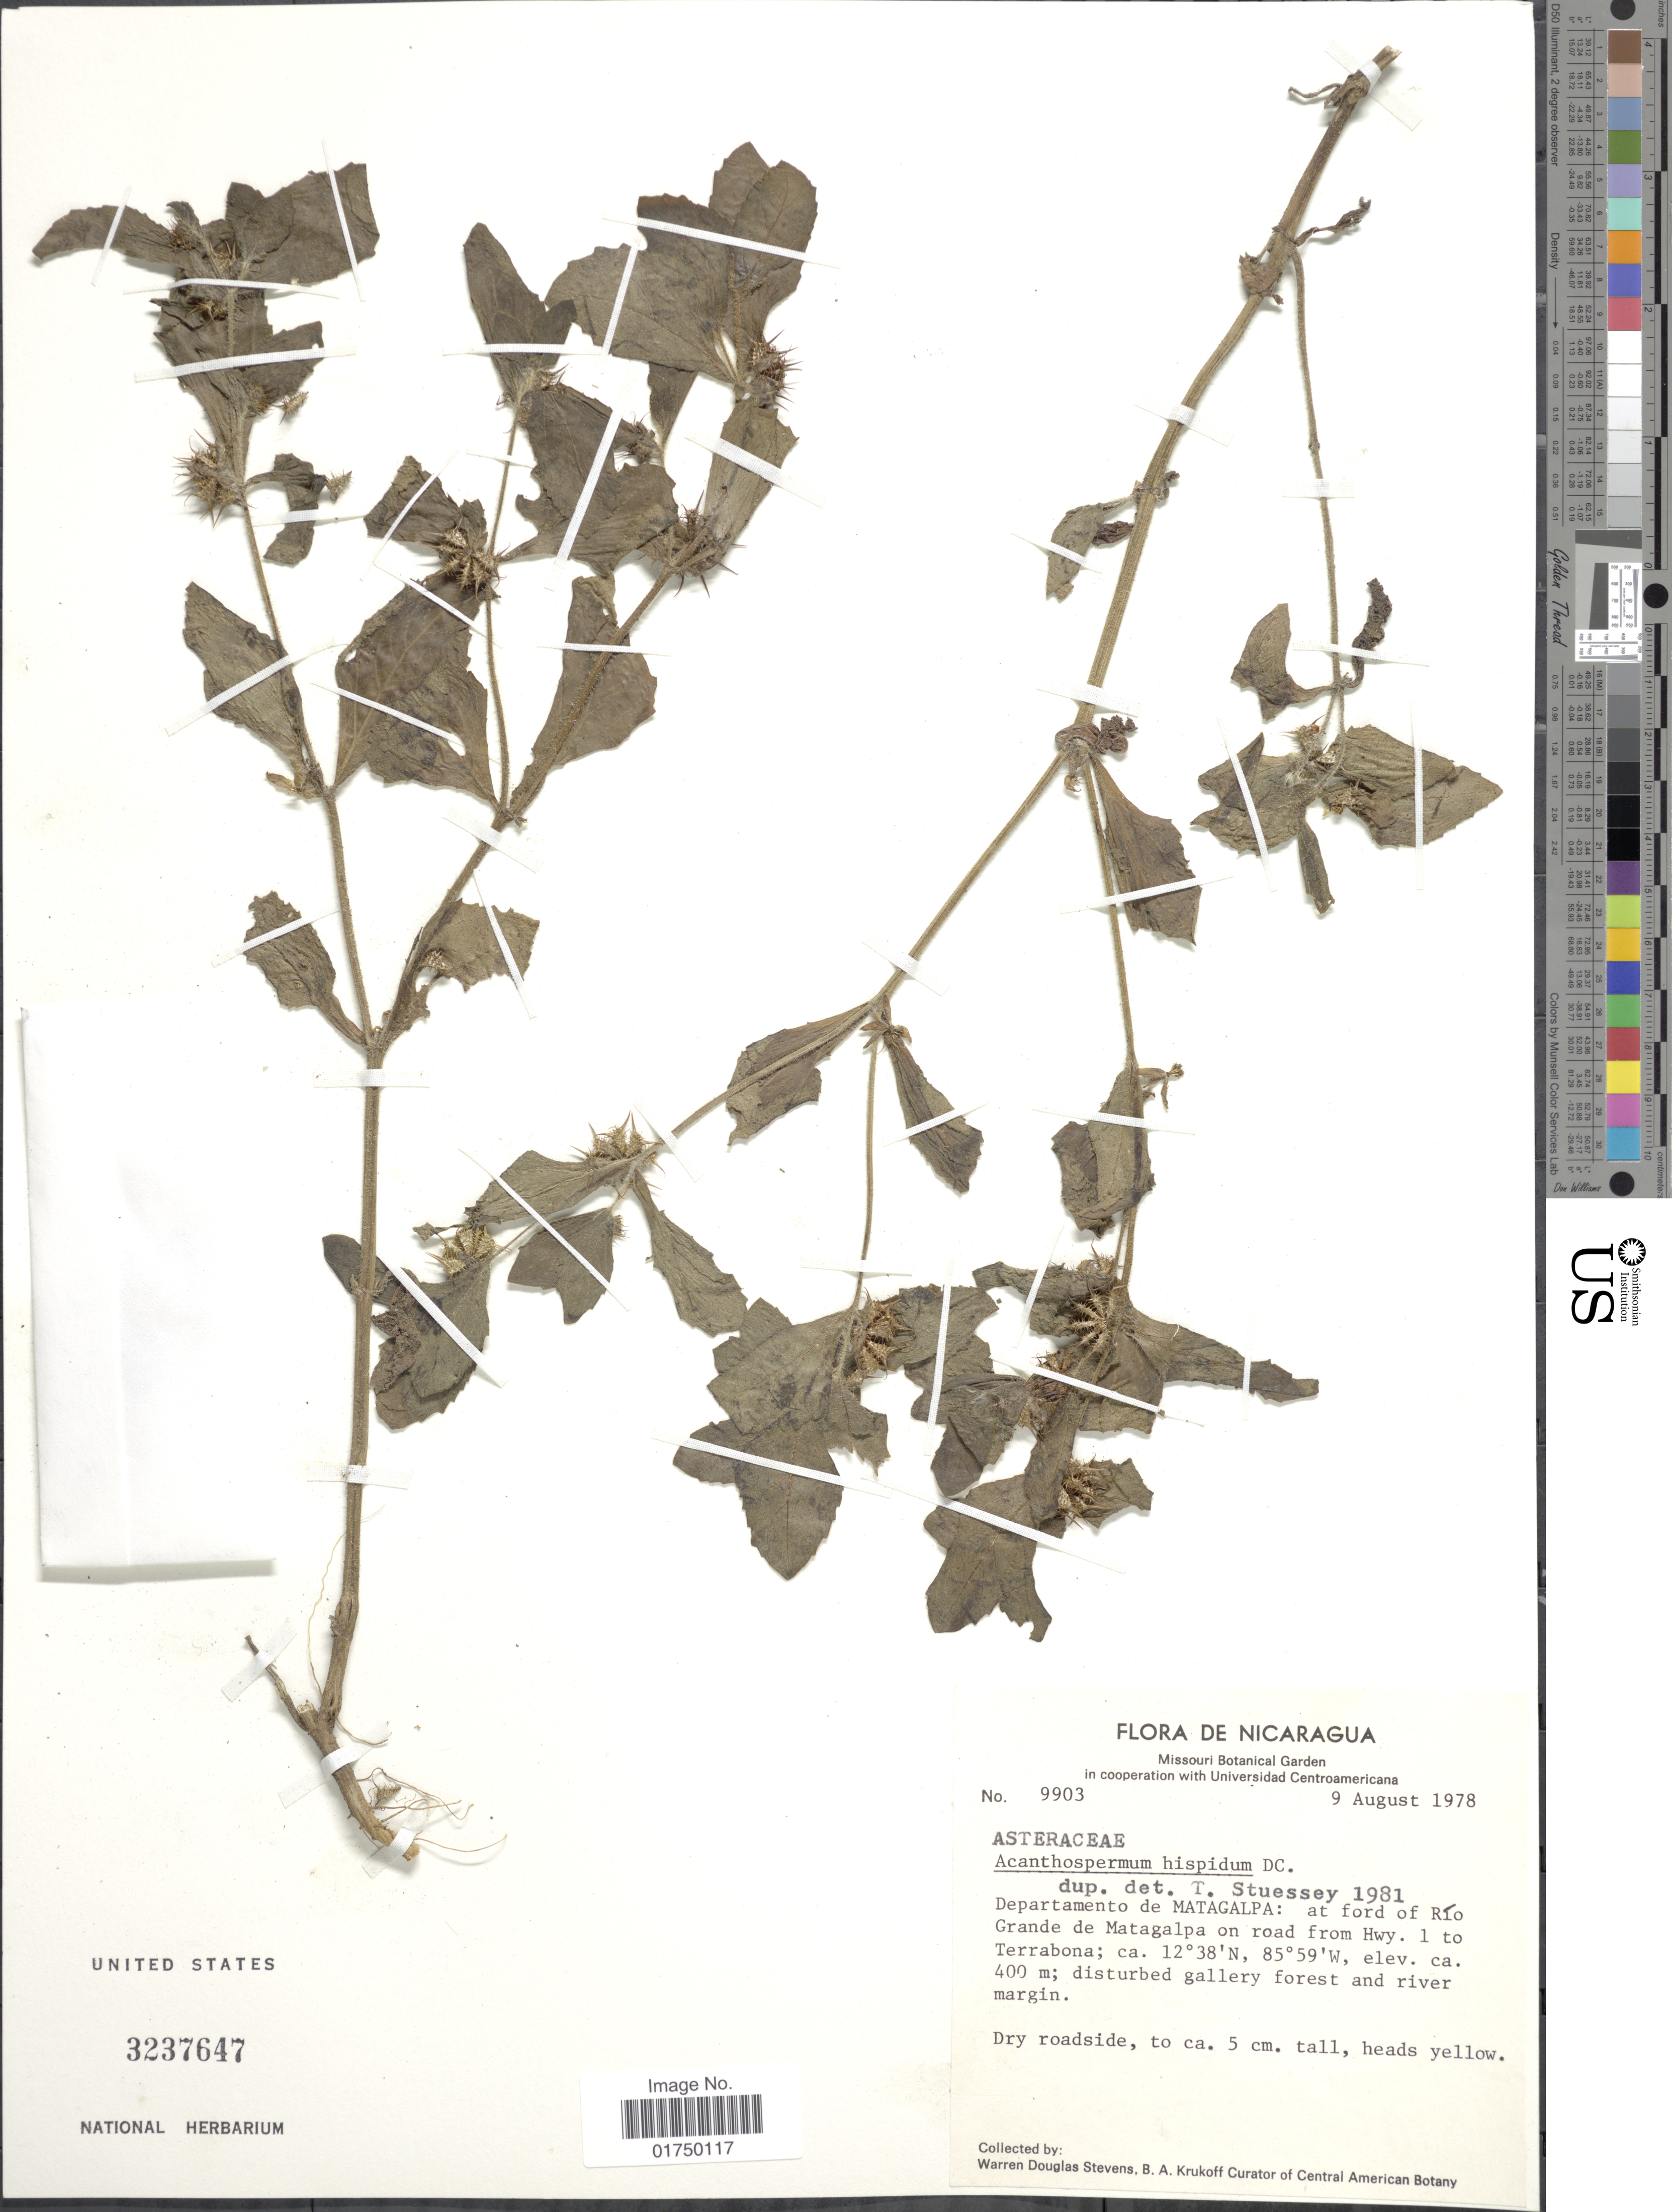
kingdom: Plantae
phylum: Tracheophyta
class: Magnoliopsida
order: Asterales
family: Asteraceae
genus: Acanthospermum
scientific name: Acanthospermum hispidum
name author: DC.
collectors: W. D. Stevens & B. A. Krukoff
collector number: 9903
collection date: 1978-08-09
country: Nicaragua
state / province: Matagalpa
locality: Departamento de Matagalpa: at ford of Río Grande de Matagalpa on road from Hwy. 1 to Terrabona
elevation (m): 400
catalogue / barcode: US 3237647